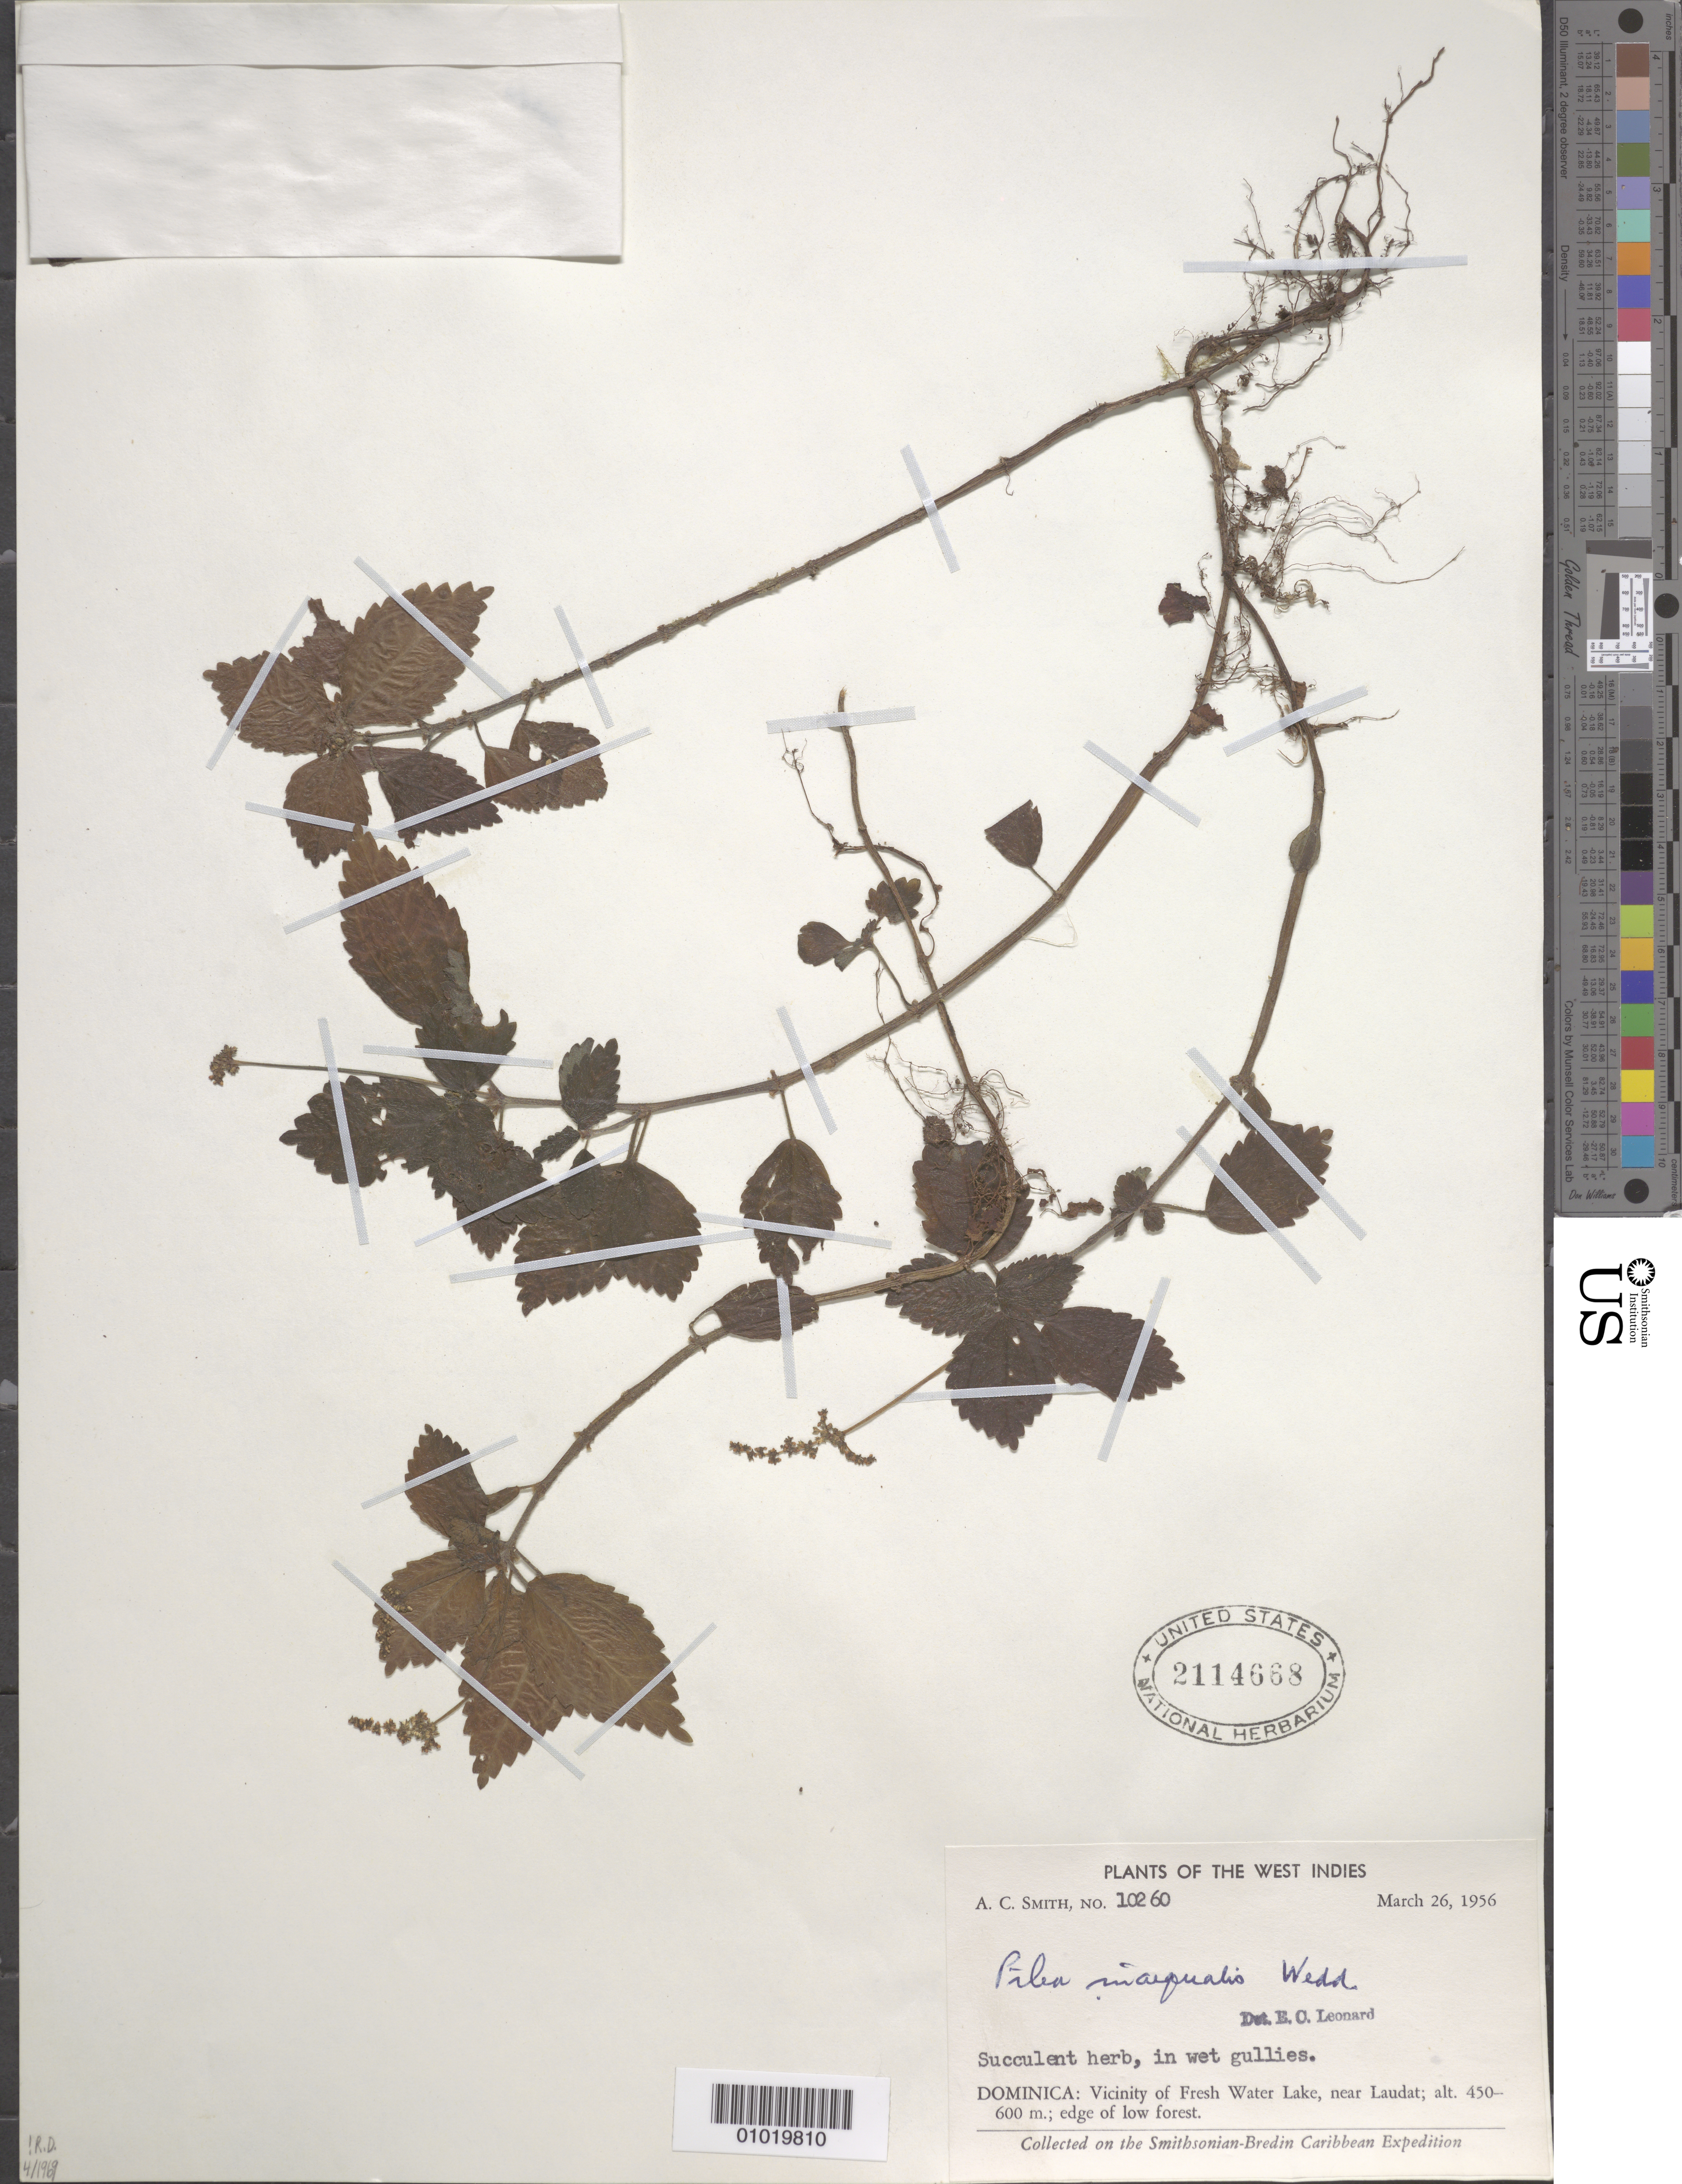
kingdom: Plantae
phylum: Tracheophyta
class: Magnoliopsida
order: Rosales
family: Urticaceae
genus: Pilea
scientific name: Pilea inaequalis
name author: (Juss. ex Poir.) Wedd.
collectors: A. C. Smith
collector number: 10260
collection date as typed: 26 Mar 1956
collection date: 1956-03-26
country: Dominica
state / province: St. George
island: Dominica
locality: Vicinity of Fresh Water Lake, near Laudat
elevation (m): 450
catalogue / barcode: US 2114668